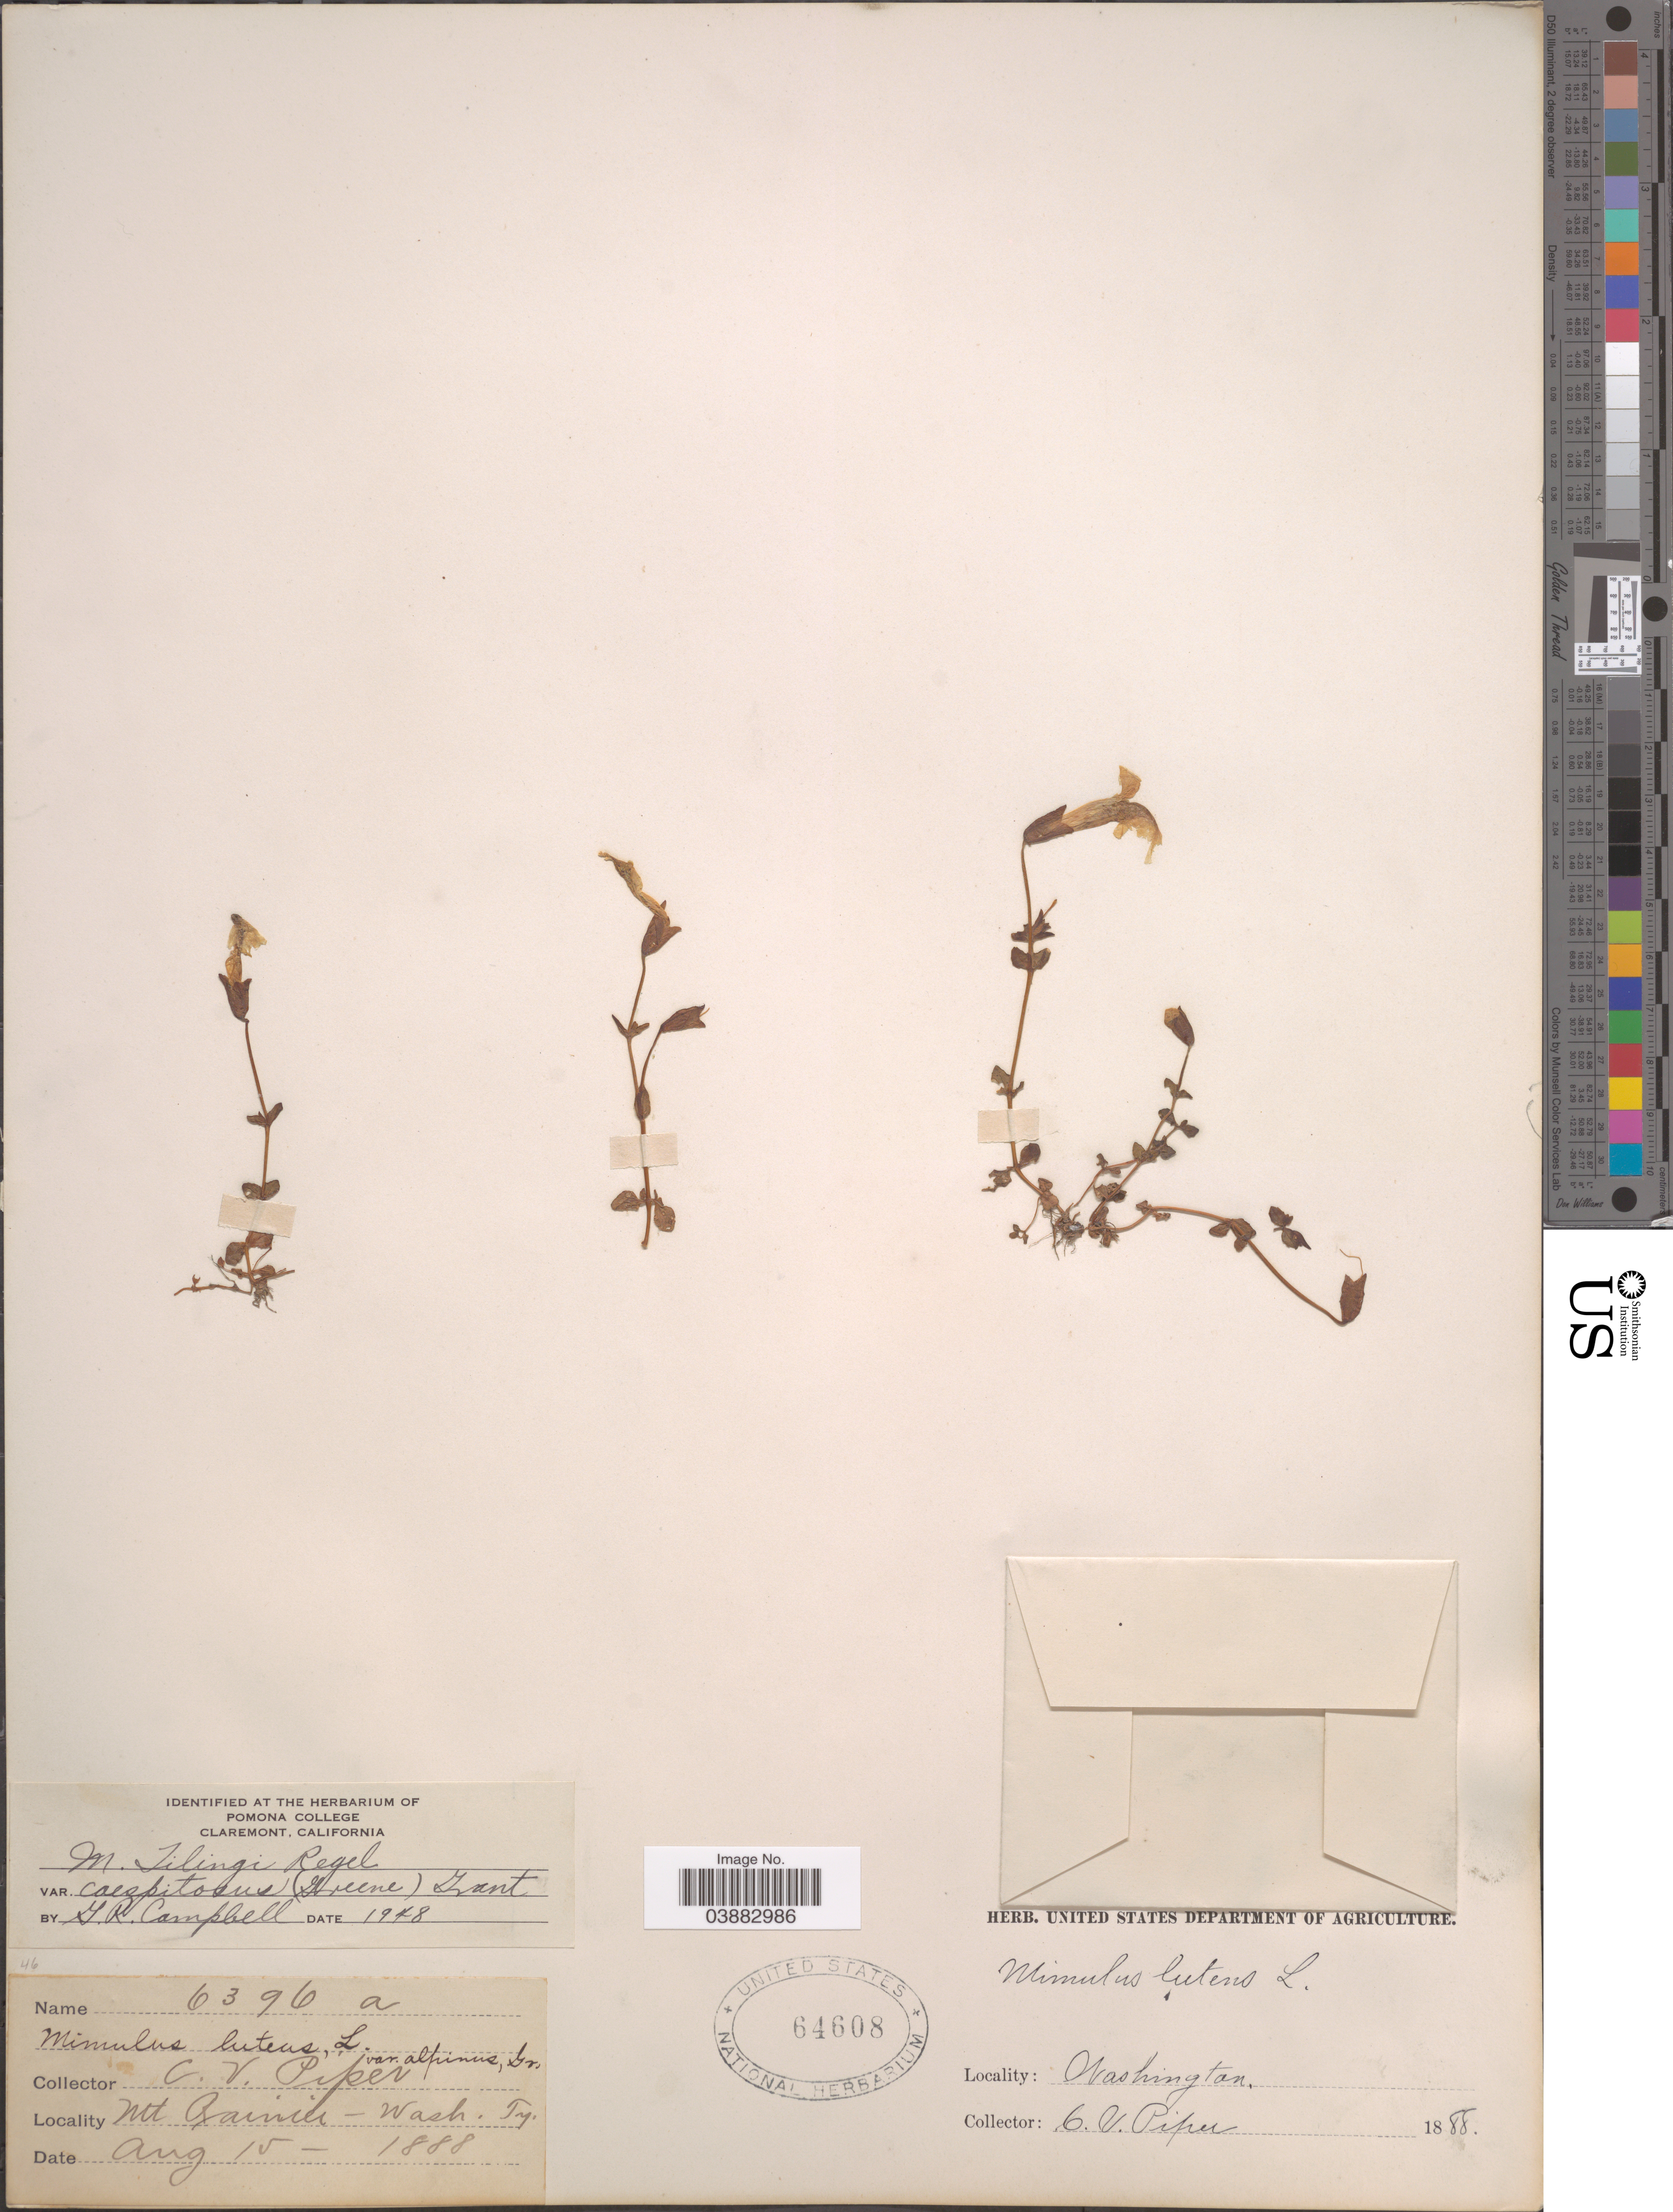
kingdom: Plantae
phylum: Tracheophyta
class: Magnoliopsida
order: Lamiales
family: Phrymaceae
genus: Mimulus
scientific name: Mimulus tilingii var. caespitosus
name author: (Greene) A.L. Grant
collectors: C. V. Piper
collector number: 6396 a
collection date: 1888-08-15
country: United States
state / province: Washington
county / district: Pierce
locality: Mt Rainier - Wash. Ty.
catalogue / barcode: US 64608